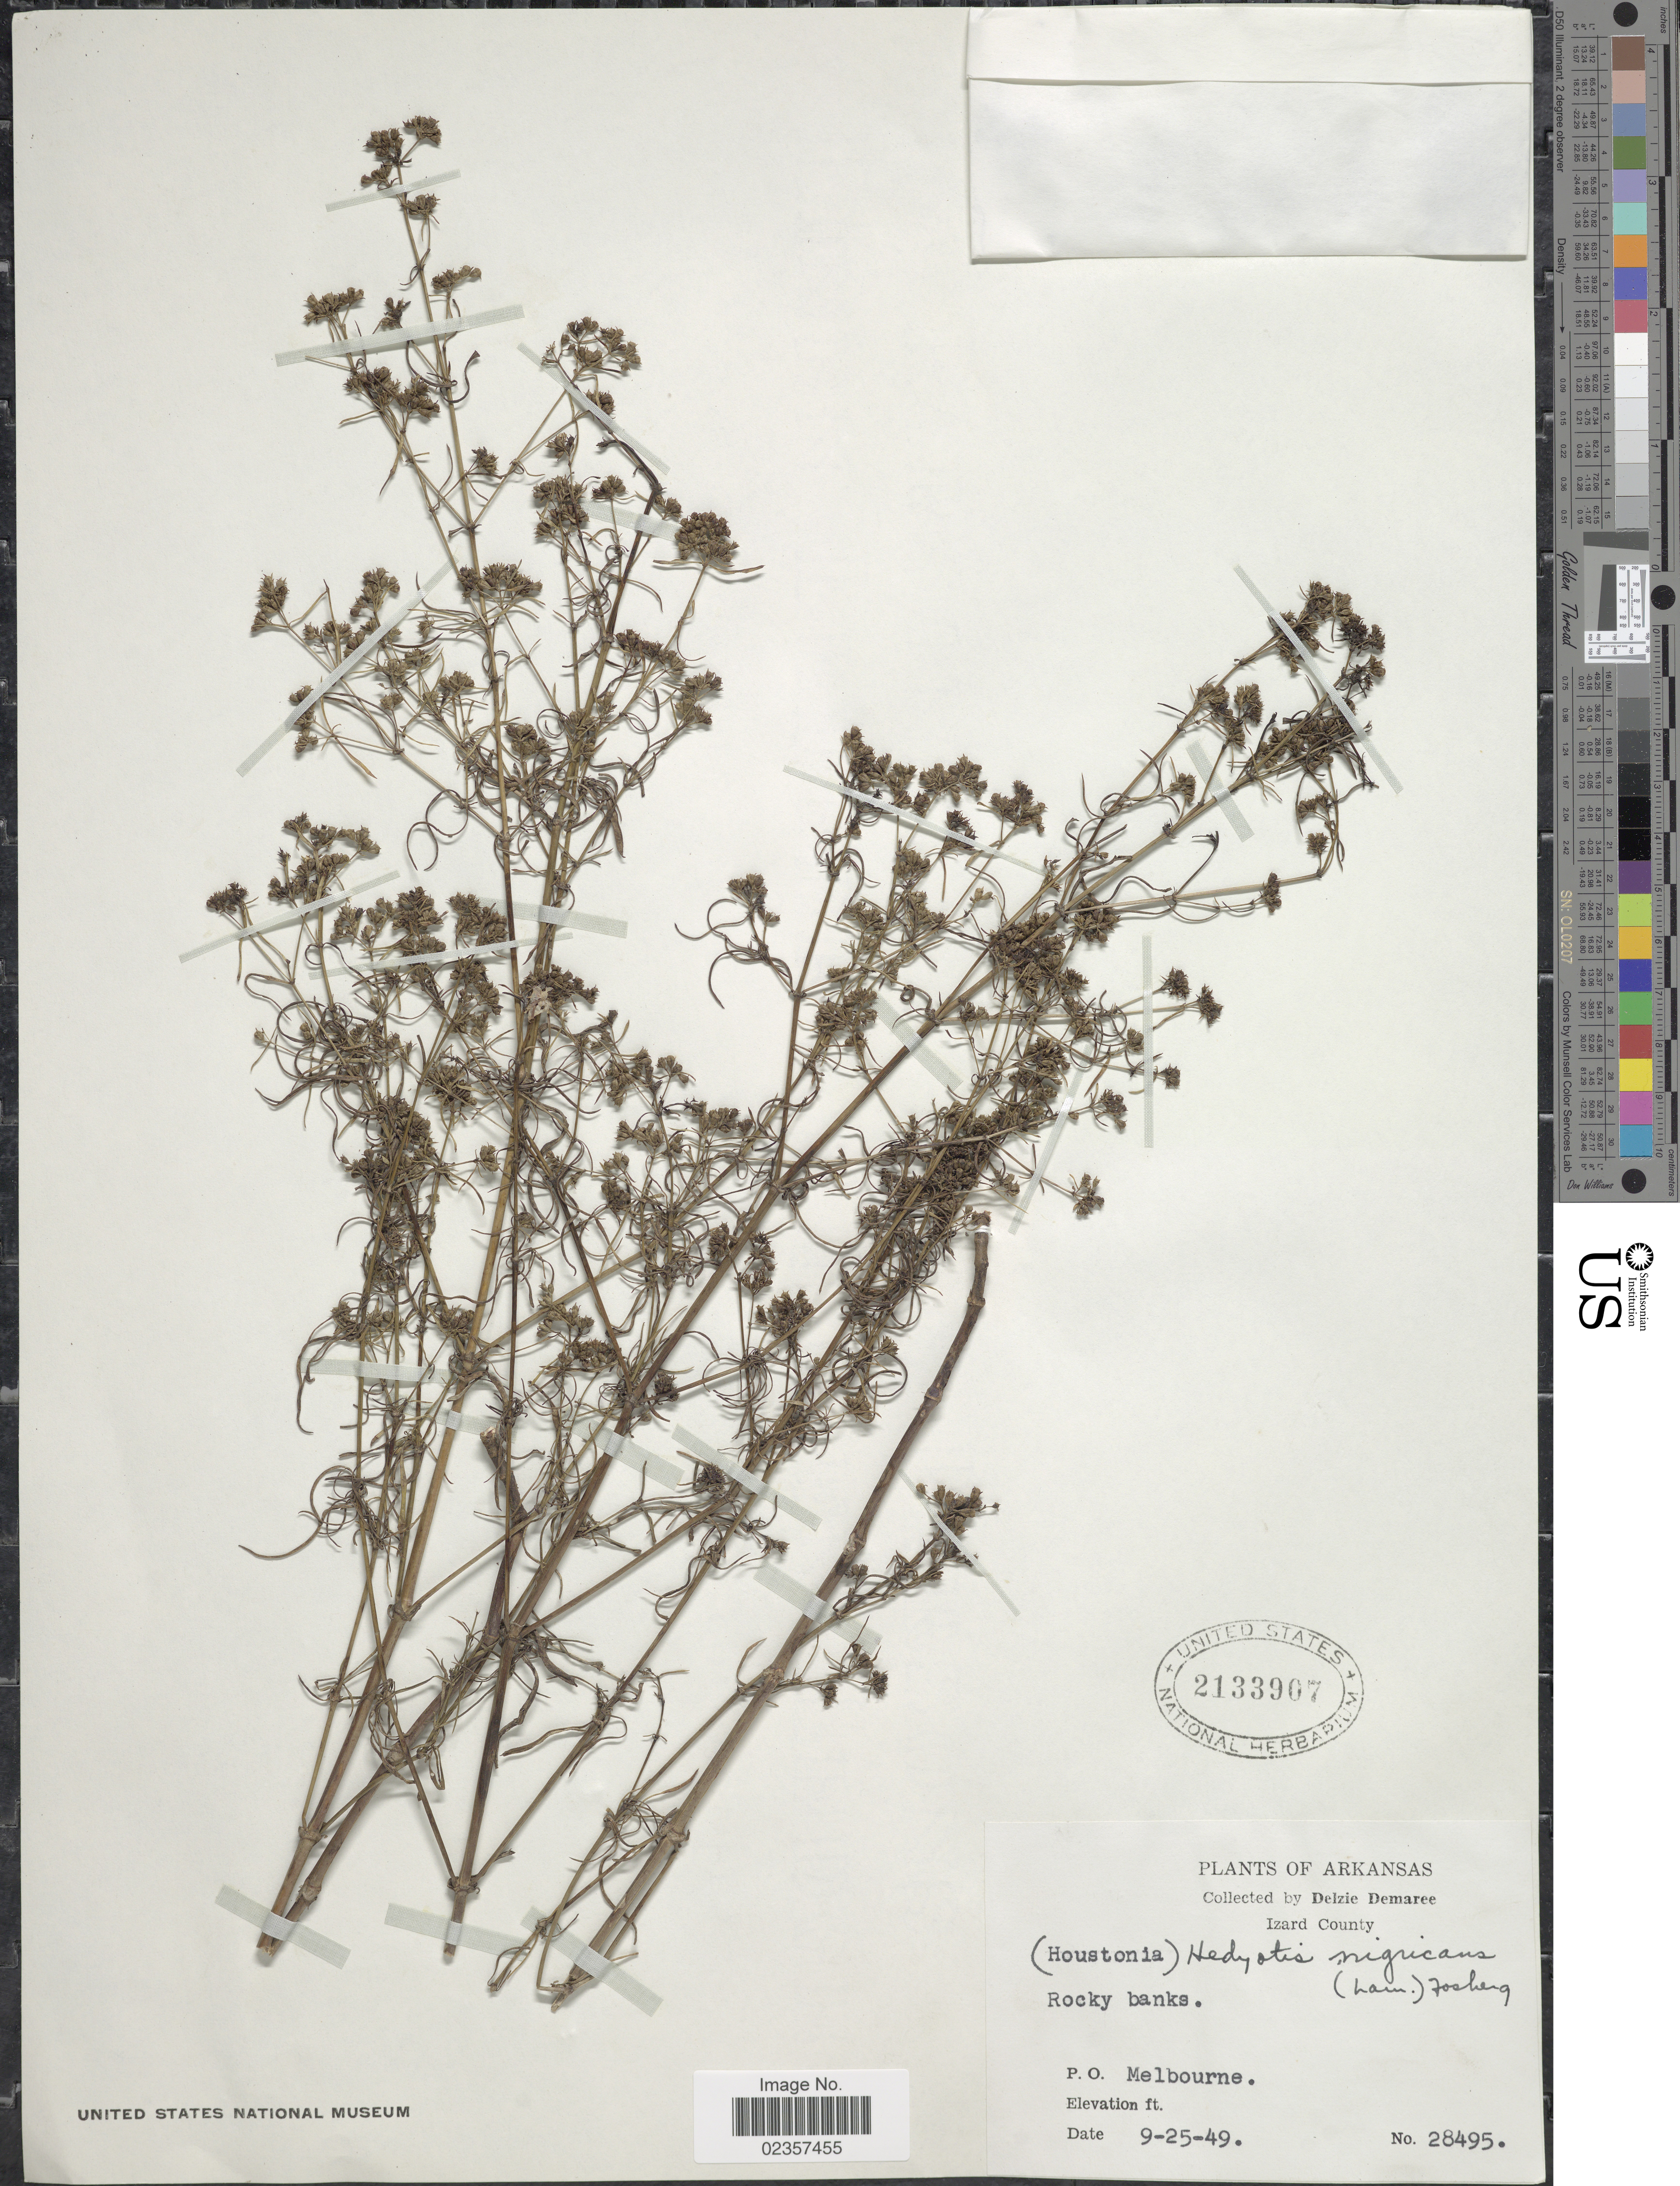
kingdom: Plantae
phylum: Tracheophyta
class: Magnoliopsida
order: Gentianales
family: Rubiaceae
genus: Houstonia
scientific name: Houstonia nigricans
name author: (Lam.) Fernald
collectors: D. Demaree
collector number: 28495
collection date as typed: Transcribed d/m/y: 25/9/49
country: United States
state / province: Arkansas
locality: Izard County. P. O. Melbourne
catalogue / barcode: US 2133907